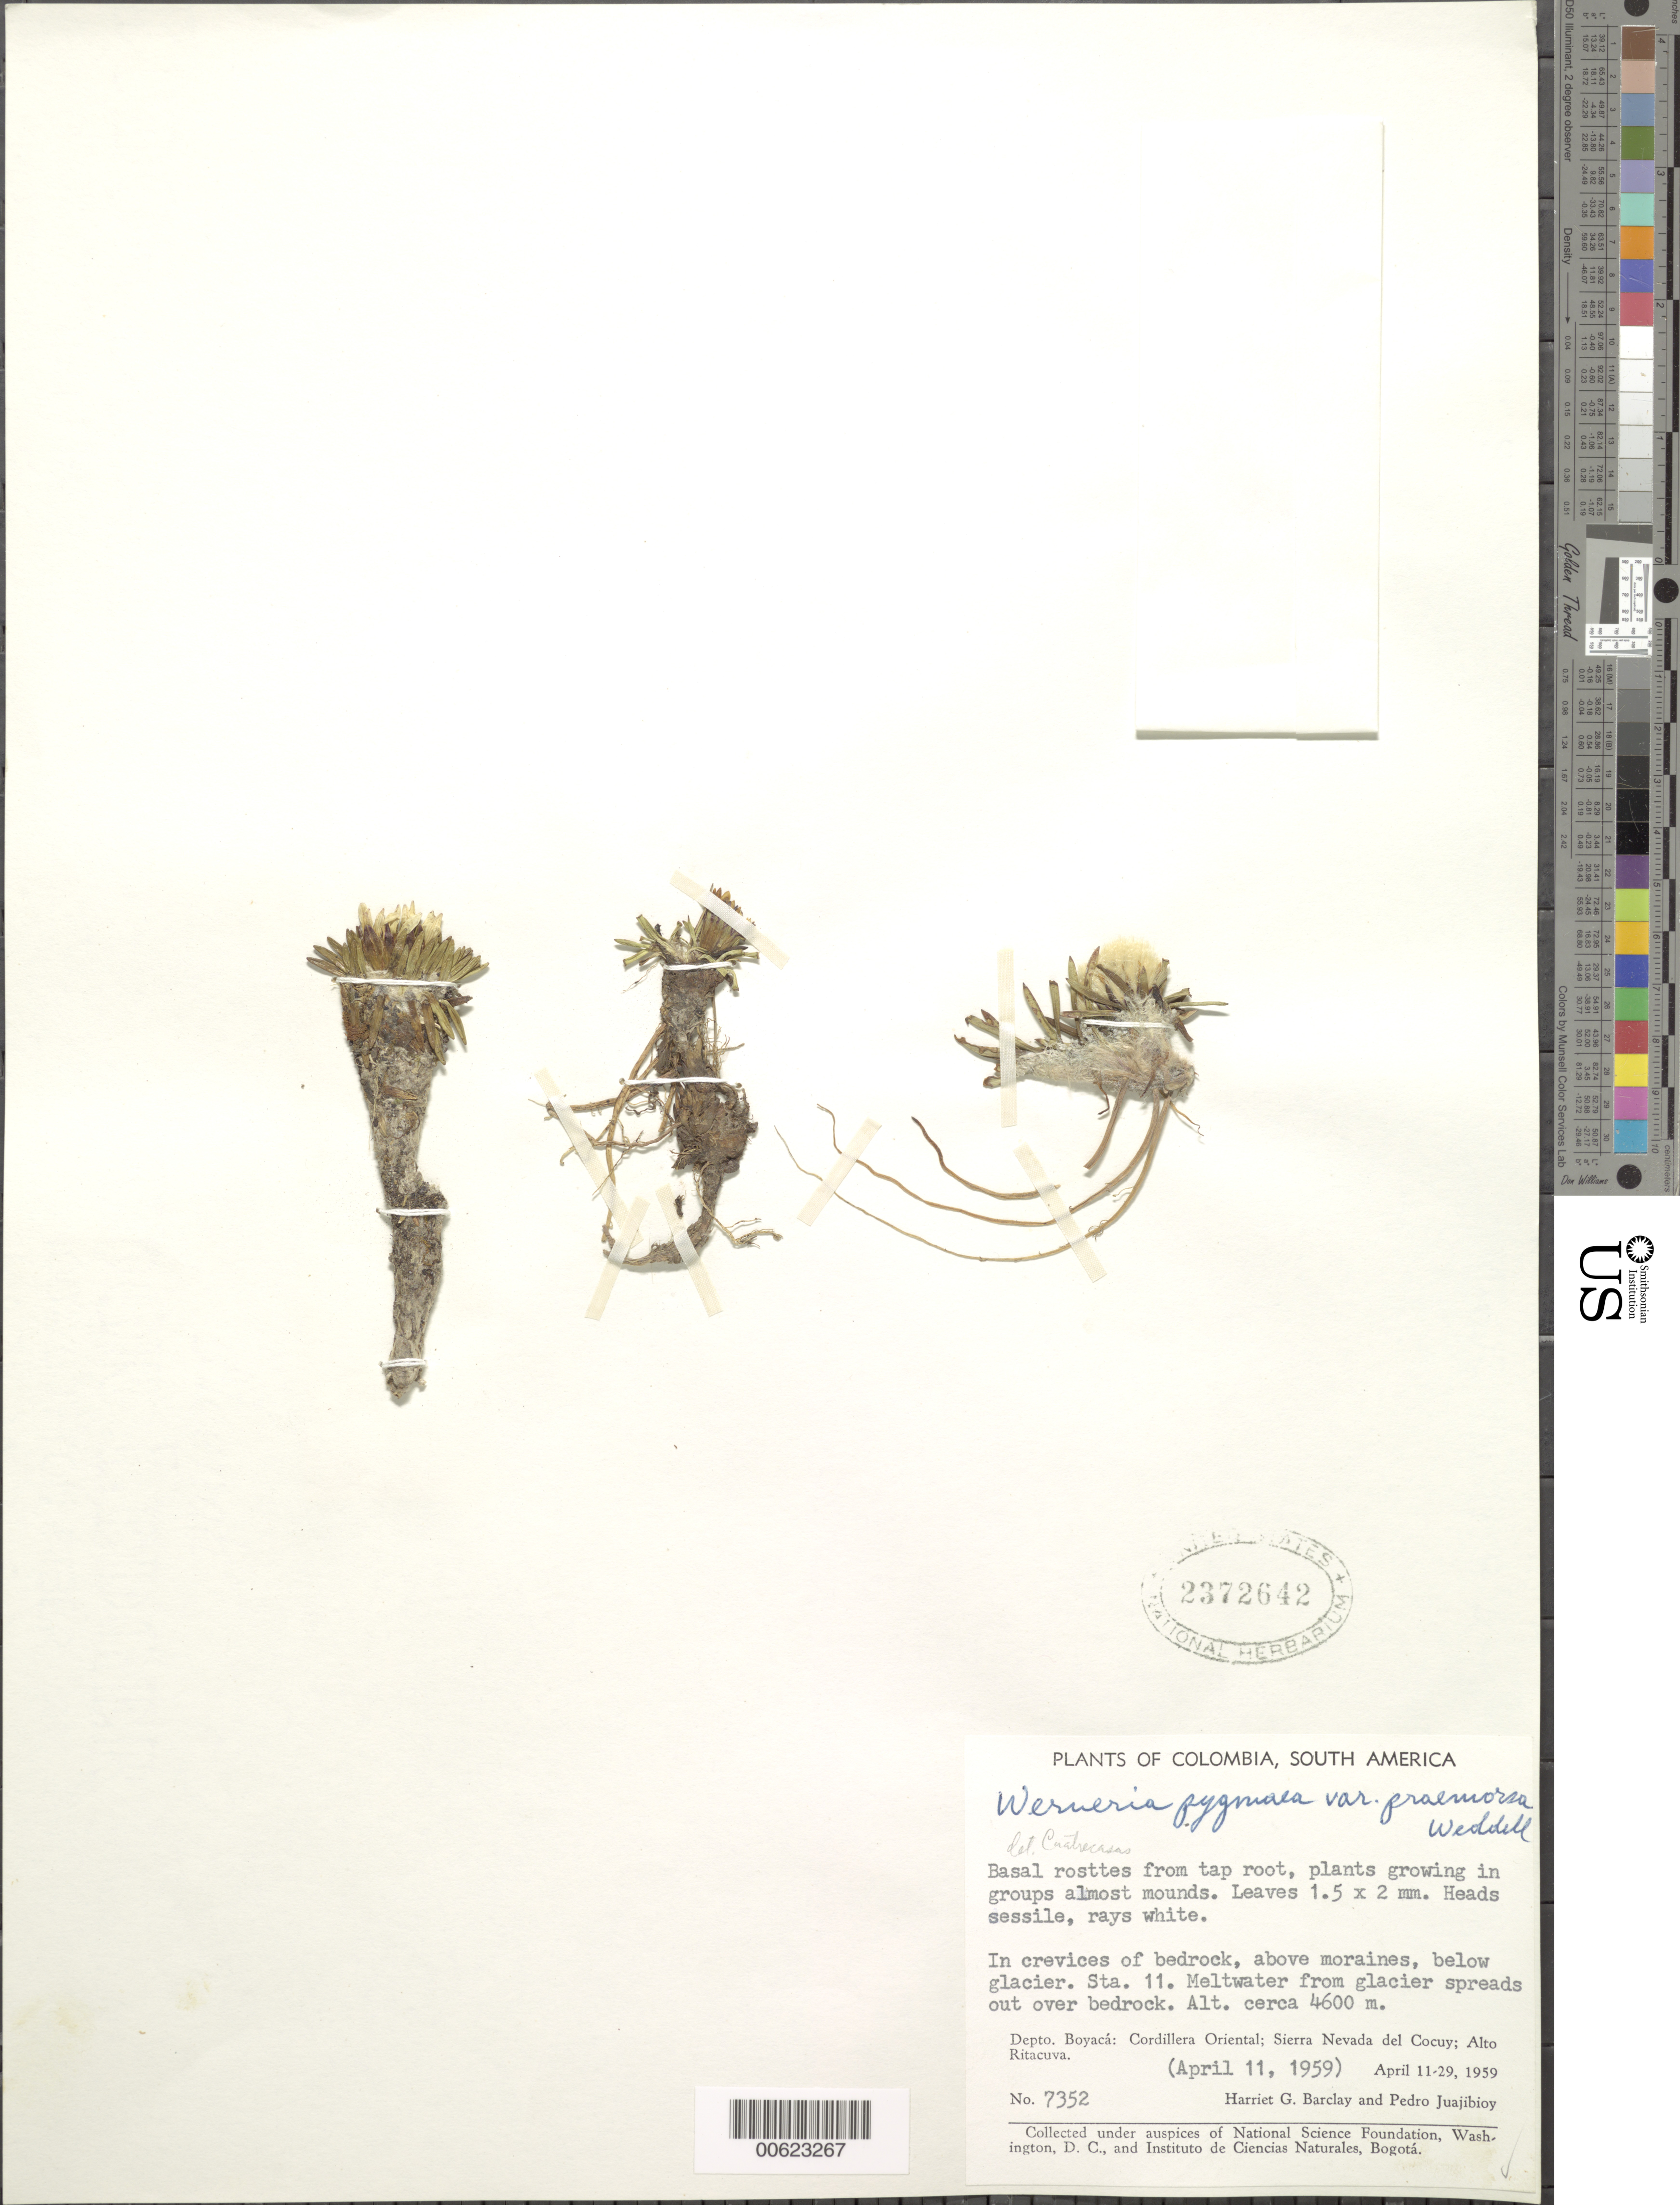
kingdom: Plantae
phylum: Tracheophyta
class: Magnoliopsida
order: Asterales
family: Asteraceae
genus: Werneria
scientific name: Werneria pygmaea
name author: Gillies ex Hook. & Arn.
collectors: H. G. Barclay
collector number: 7352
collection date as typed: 11-Apr-59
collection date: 1959-04-11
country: Colombia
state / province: Boyacá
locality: Cordillera Oriental, Sierra Nevada del Cocuy, Alto Ritacuva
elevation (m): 4600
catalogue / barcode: US 2372642